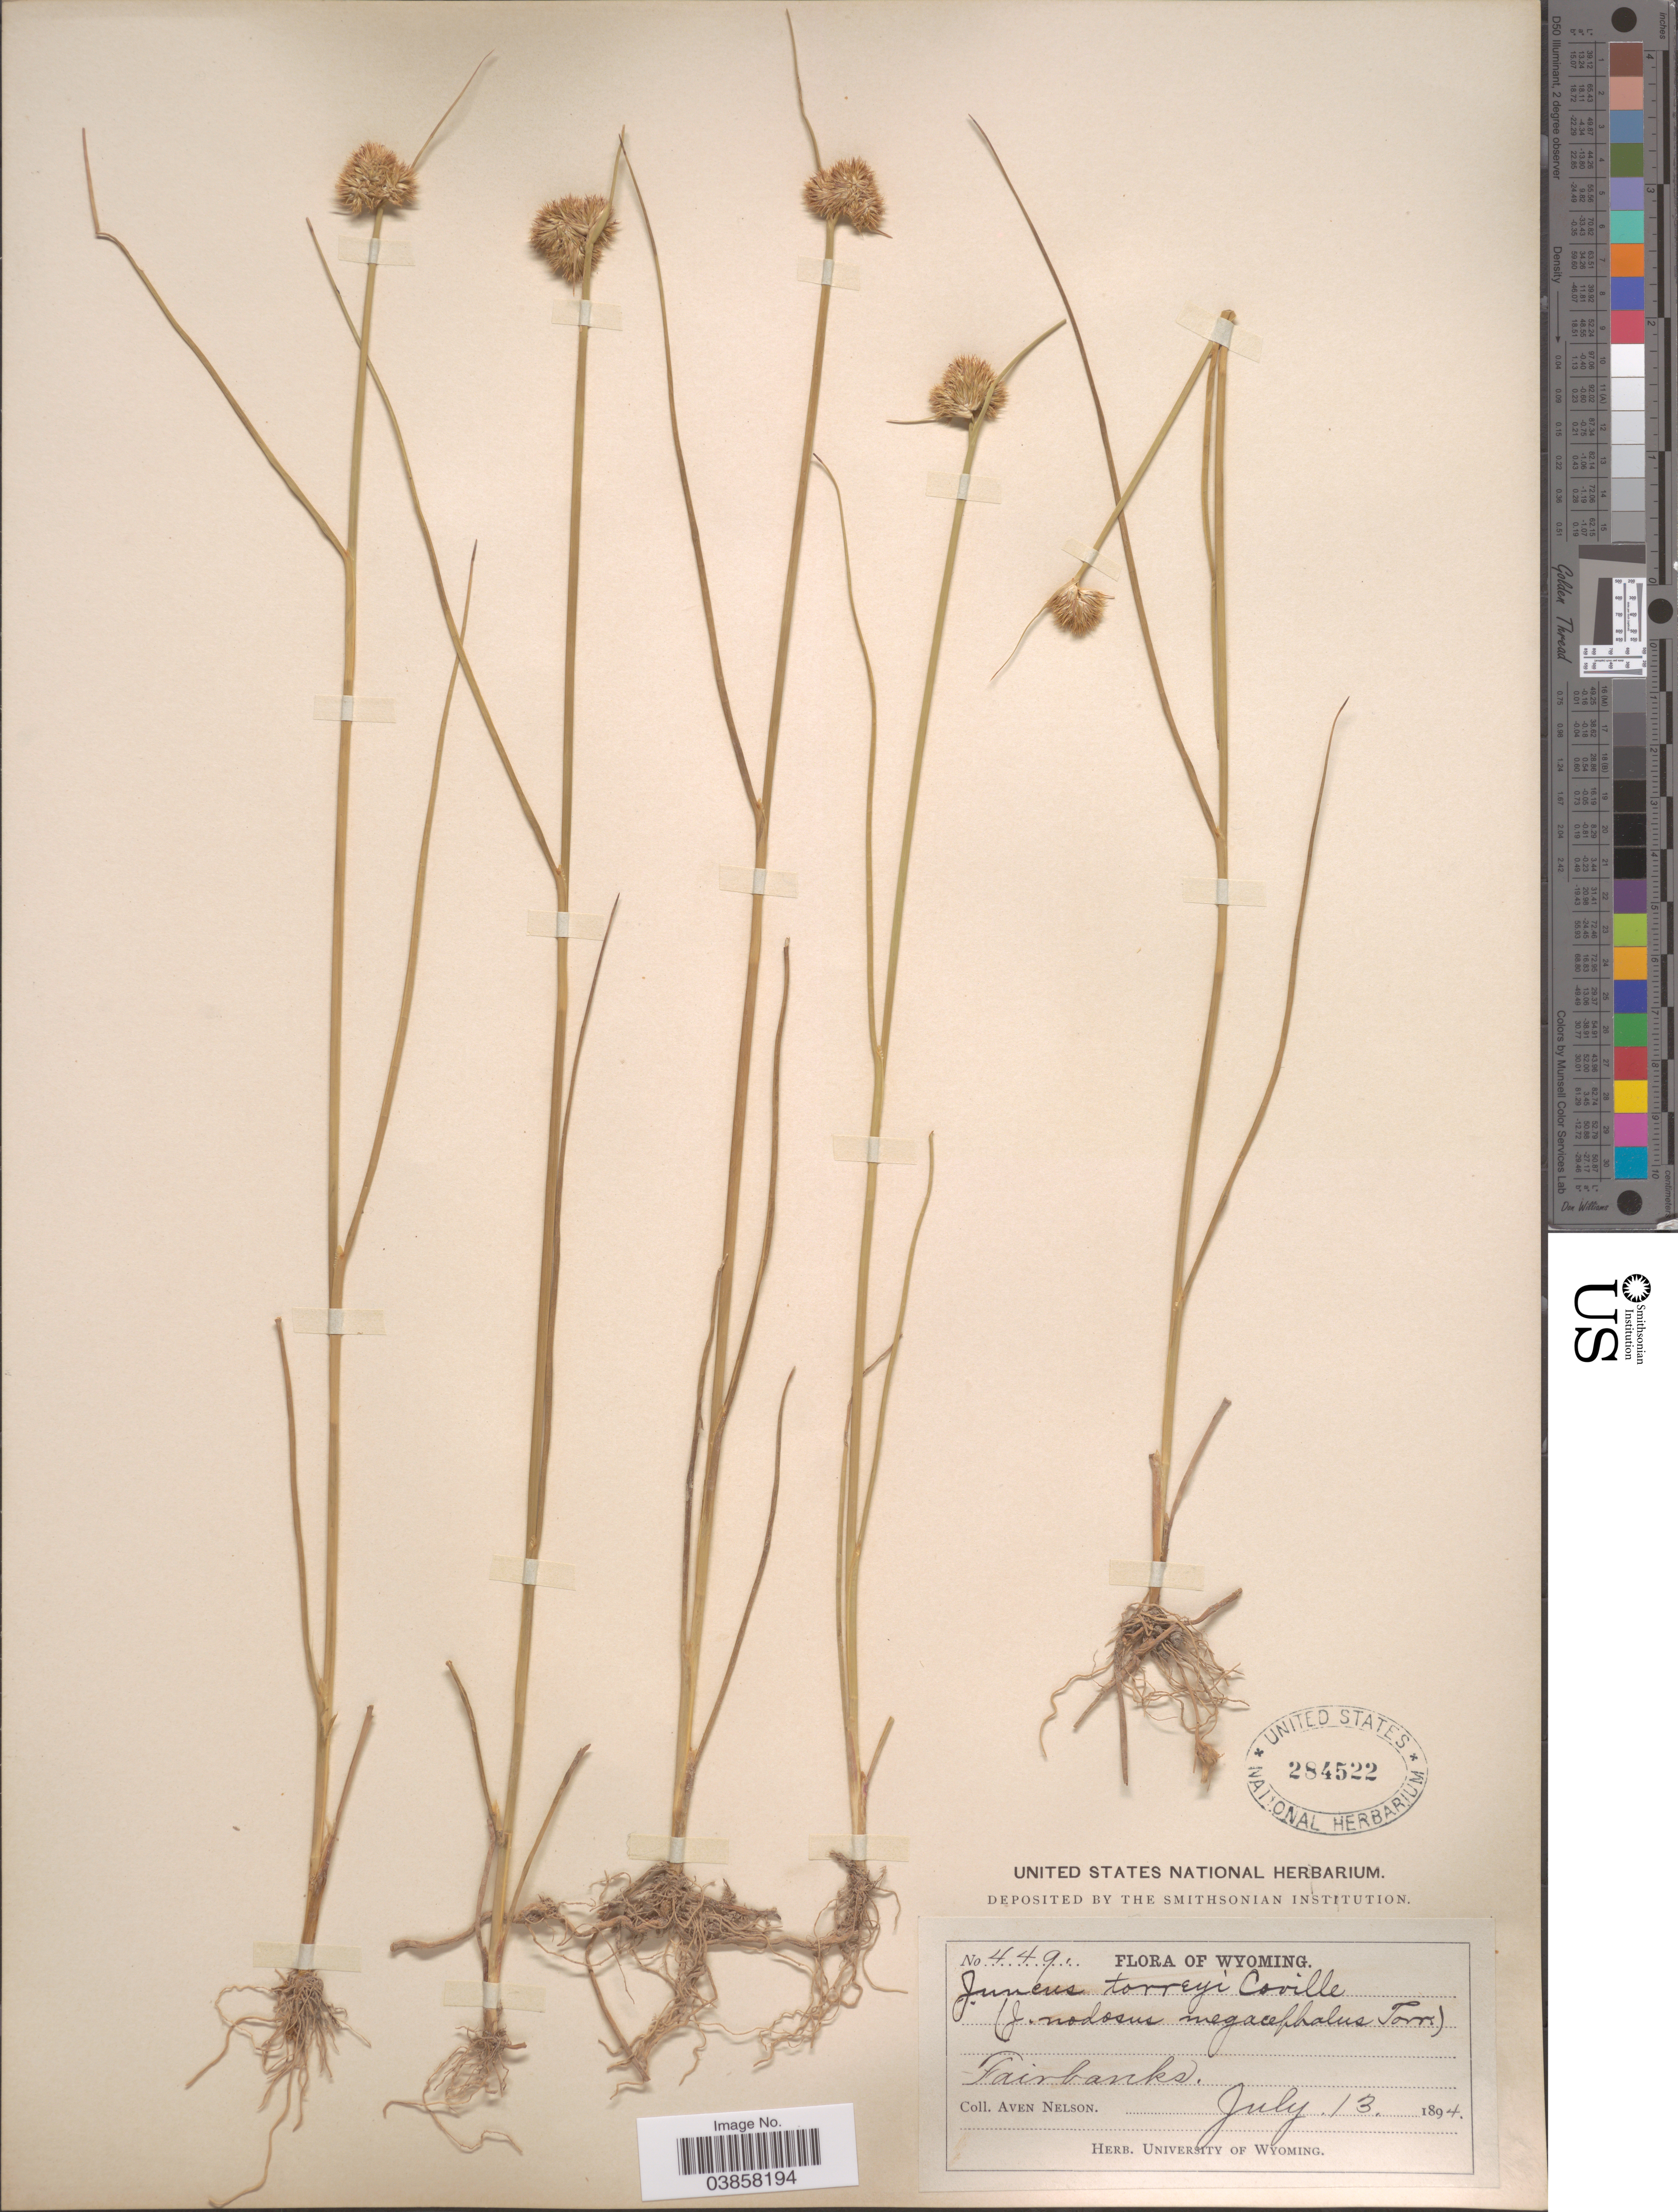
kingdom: Plantae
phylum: Tracheophyta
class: Liliopsida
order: Poales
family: Juncaceae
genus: Juncus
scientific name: Juncus torreyi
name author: Coville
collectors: A. Nelson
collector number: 449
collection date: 1894-07-13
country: United States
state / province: Wyoming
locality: Fairbanks.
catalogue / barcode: US 284522